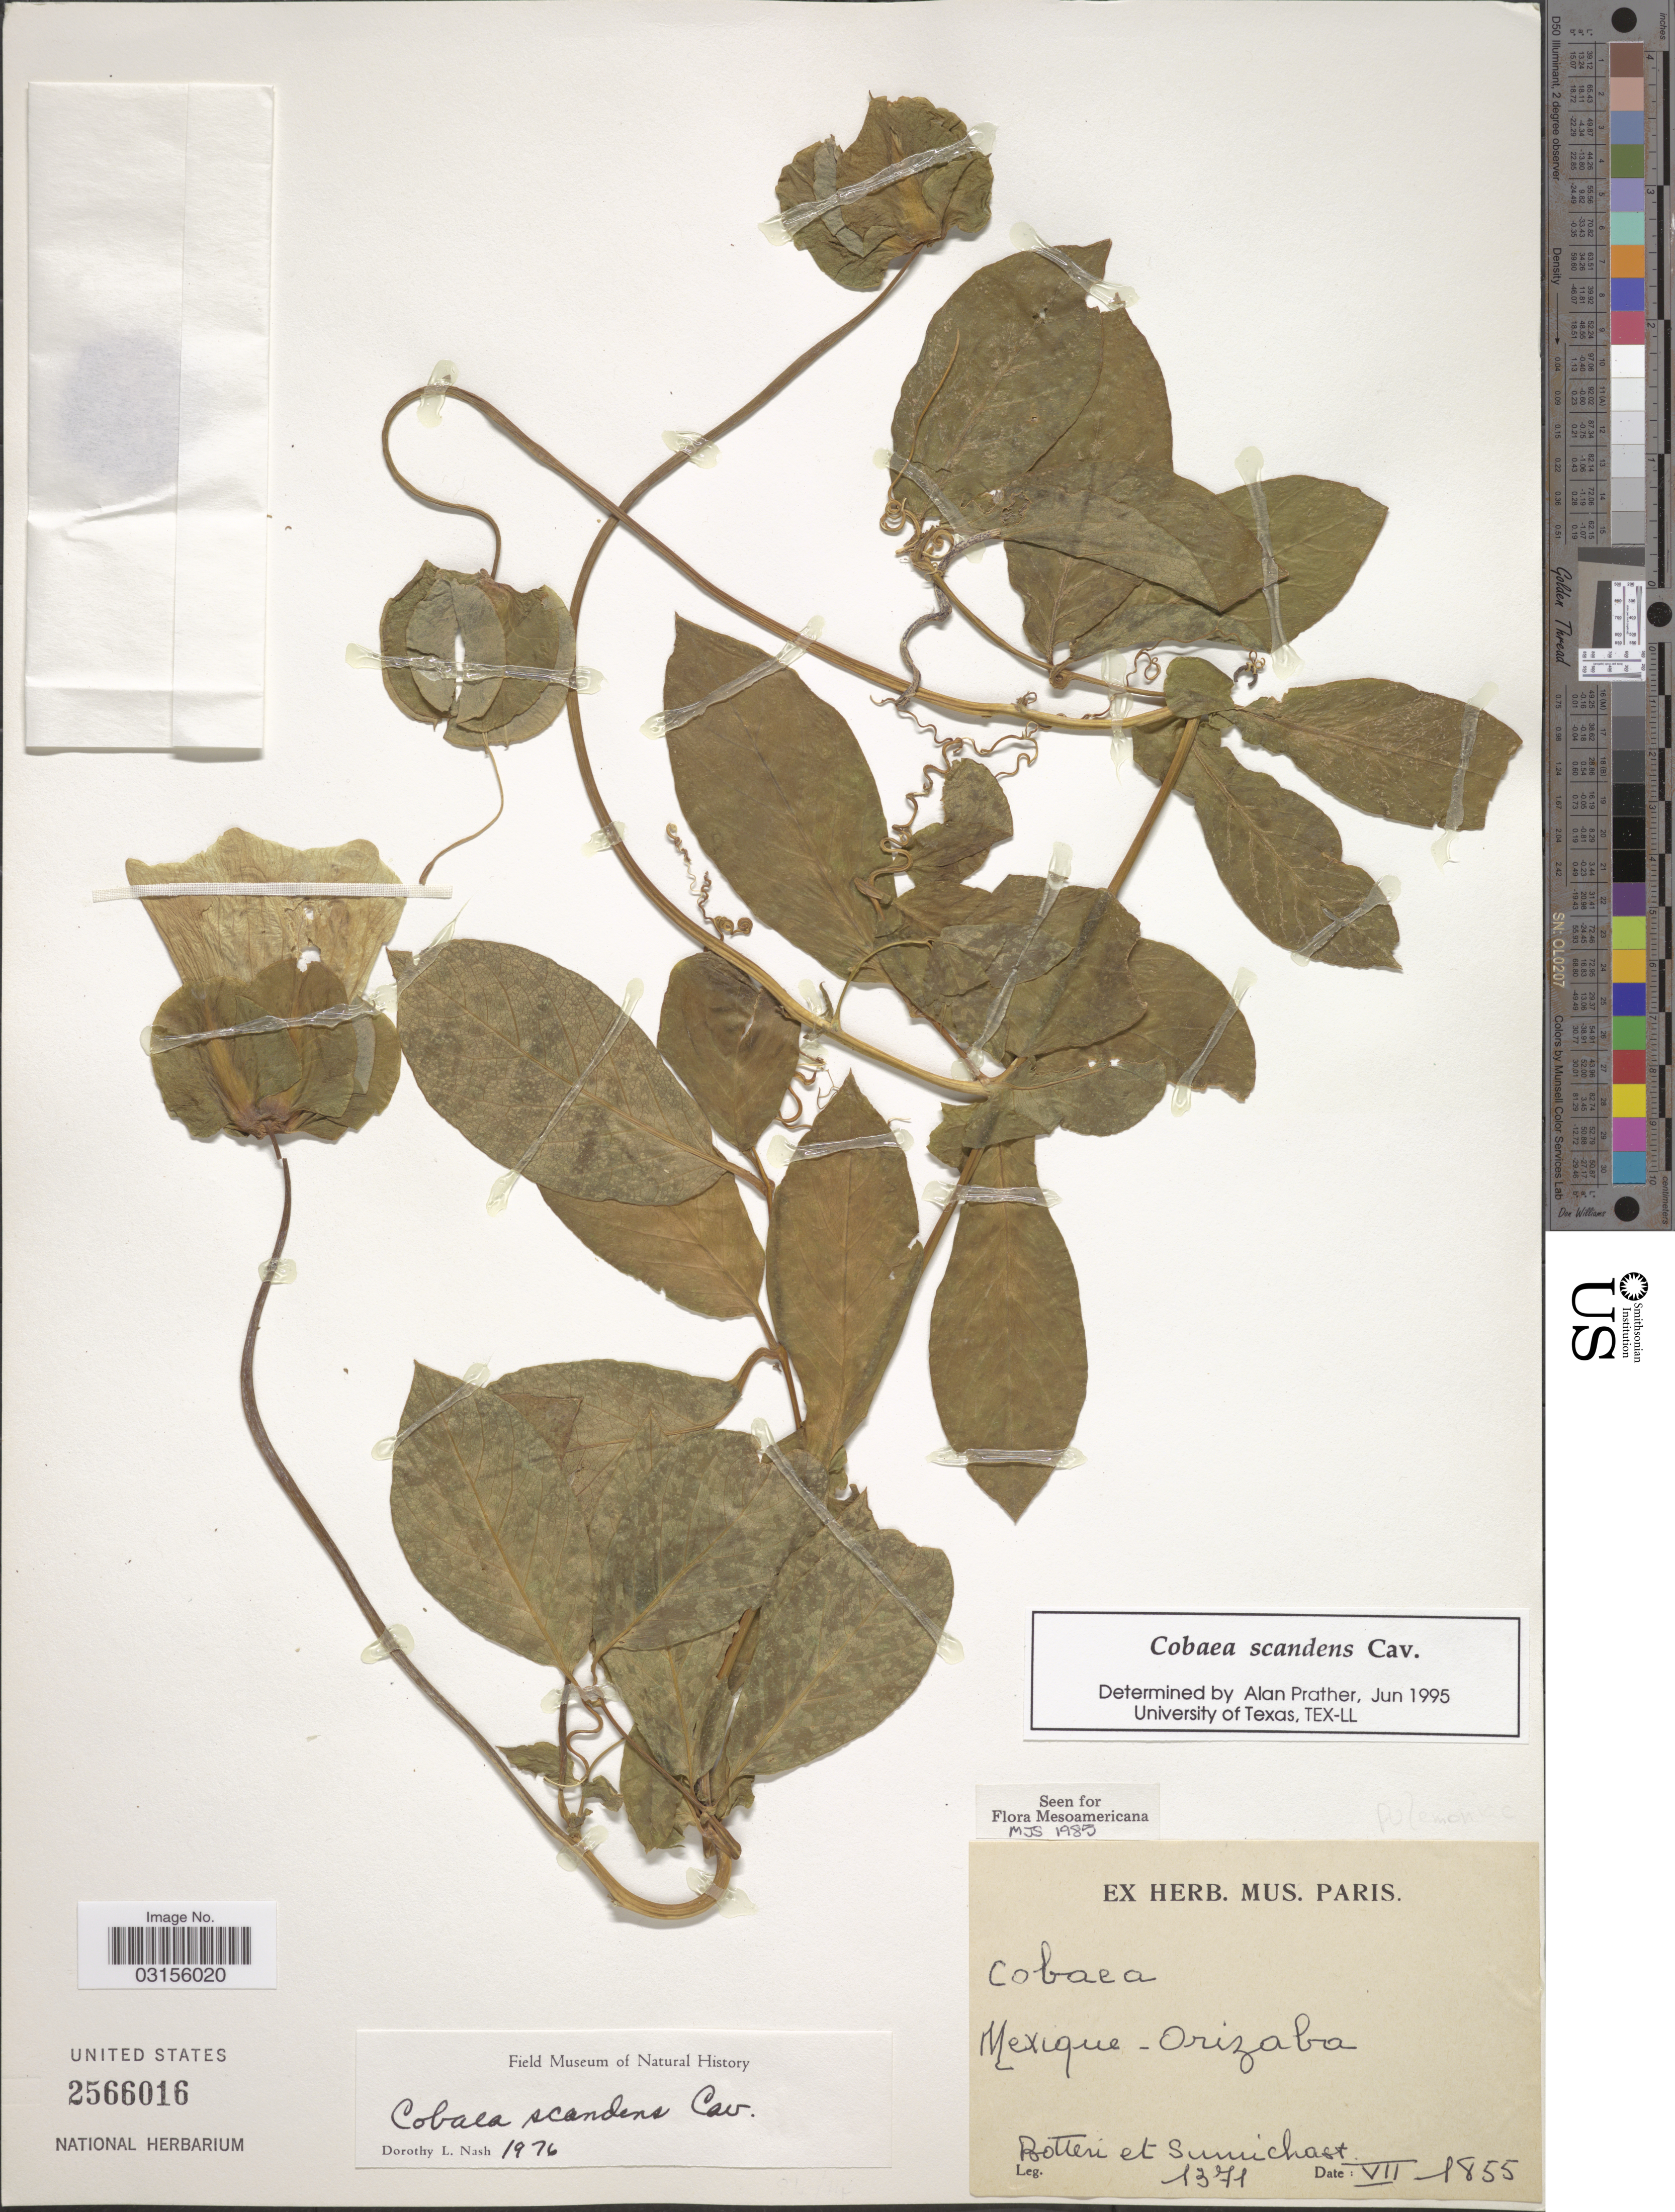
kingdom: Plantae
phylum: Tracheophyta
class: Magnoliopsida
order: Ericales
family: Polemoniaceae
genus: Cobaea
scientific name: Cobaea scandens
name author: Cav.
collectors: -. Botteri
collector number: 1371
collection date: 1855-07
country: Mexico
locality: Orizaba.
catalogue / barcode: US 2566016